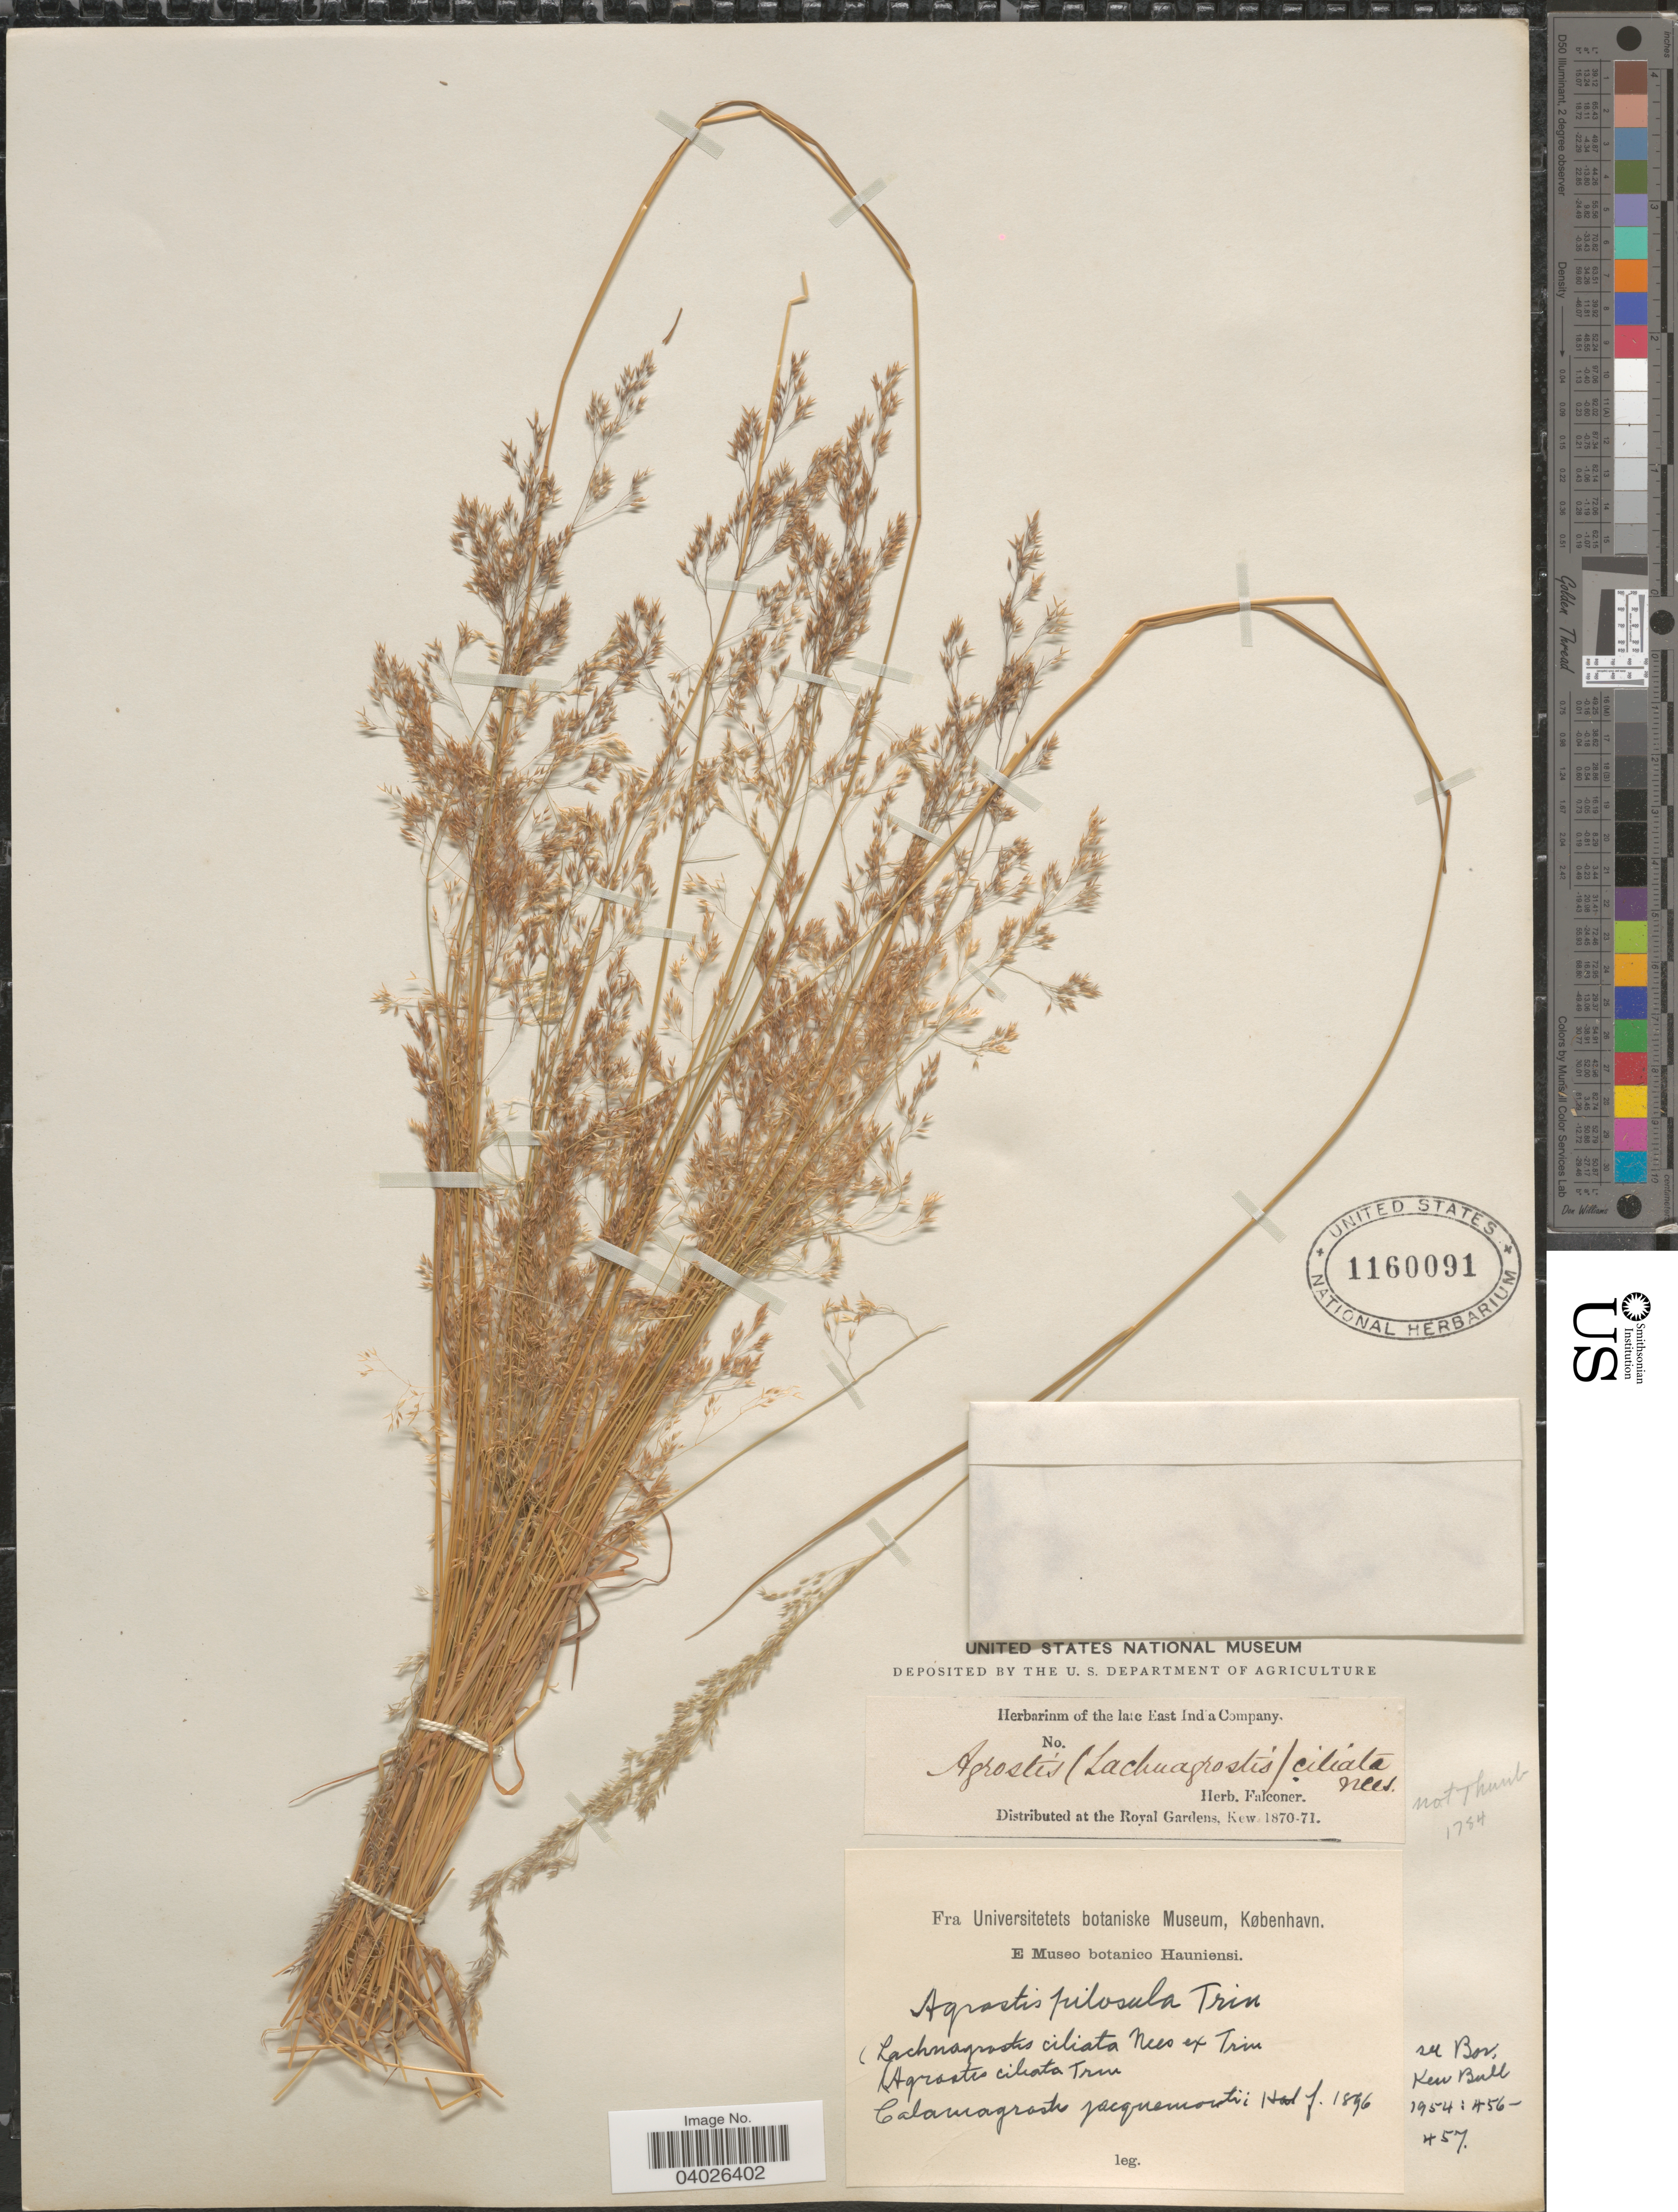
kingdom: Plantae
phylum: Tracheophyta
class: Liliopsida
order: Poales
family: Poaceae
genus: Agrostis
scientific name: Agrostis pilosula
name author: Trin.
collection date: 1896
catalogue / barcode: US 1160091